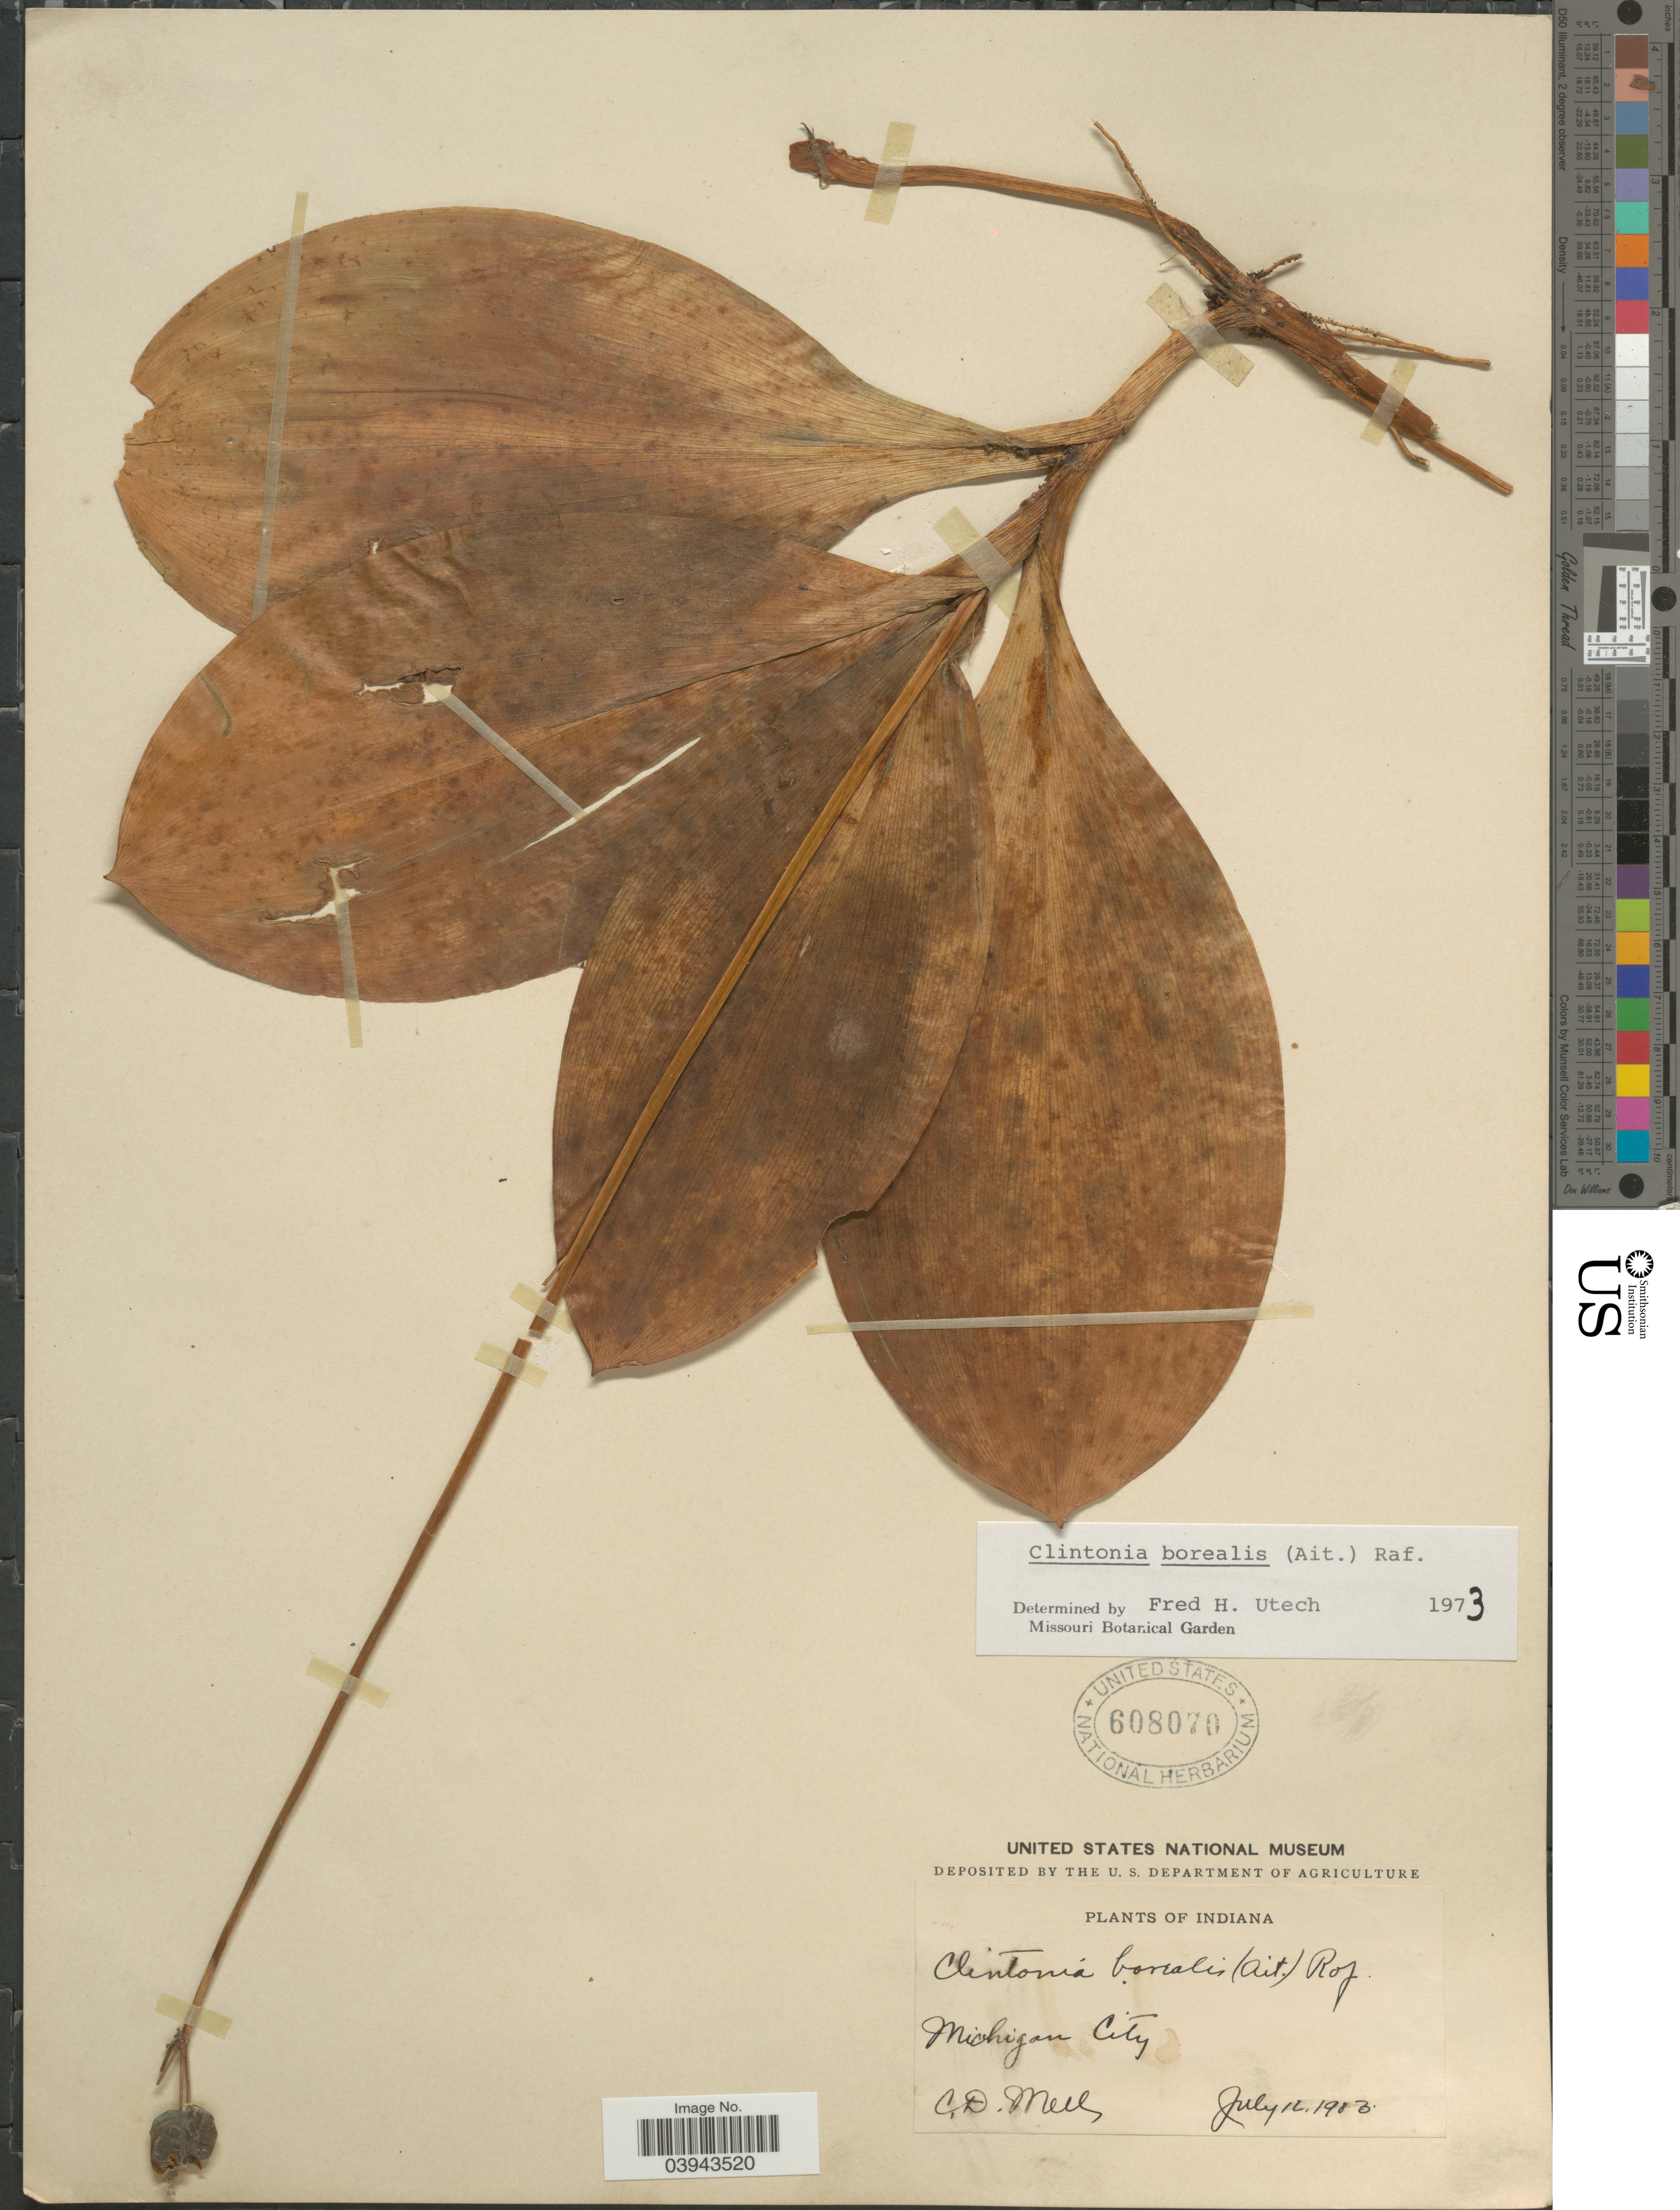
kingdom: Plantae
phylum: Tracheophyta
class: Liliopsida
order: Liliales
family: Liliaceae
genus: Clintonia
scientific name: Clintonia borealis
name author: (Aiton) Raf.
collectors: C. D. Mell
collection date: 1903-07-12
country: United States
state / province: Indiana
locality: Michigan City.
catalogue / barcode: US 608070